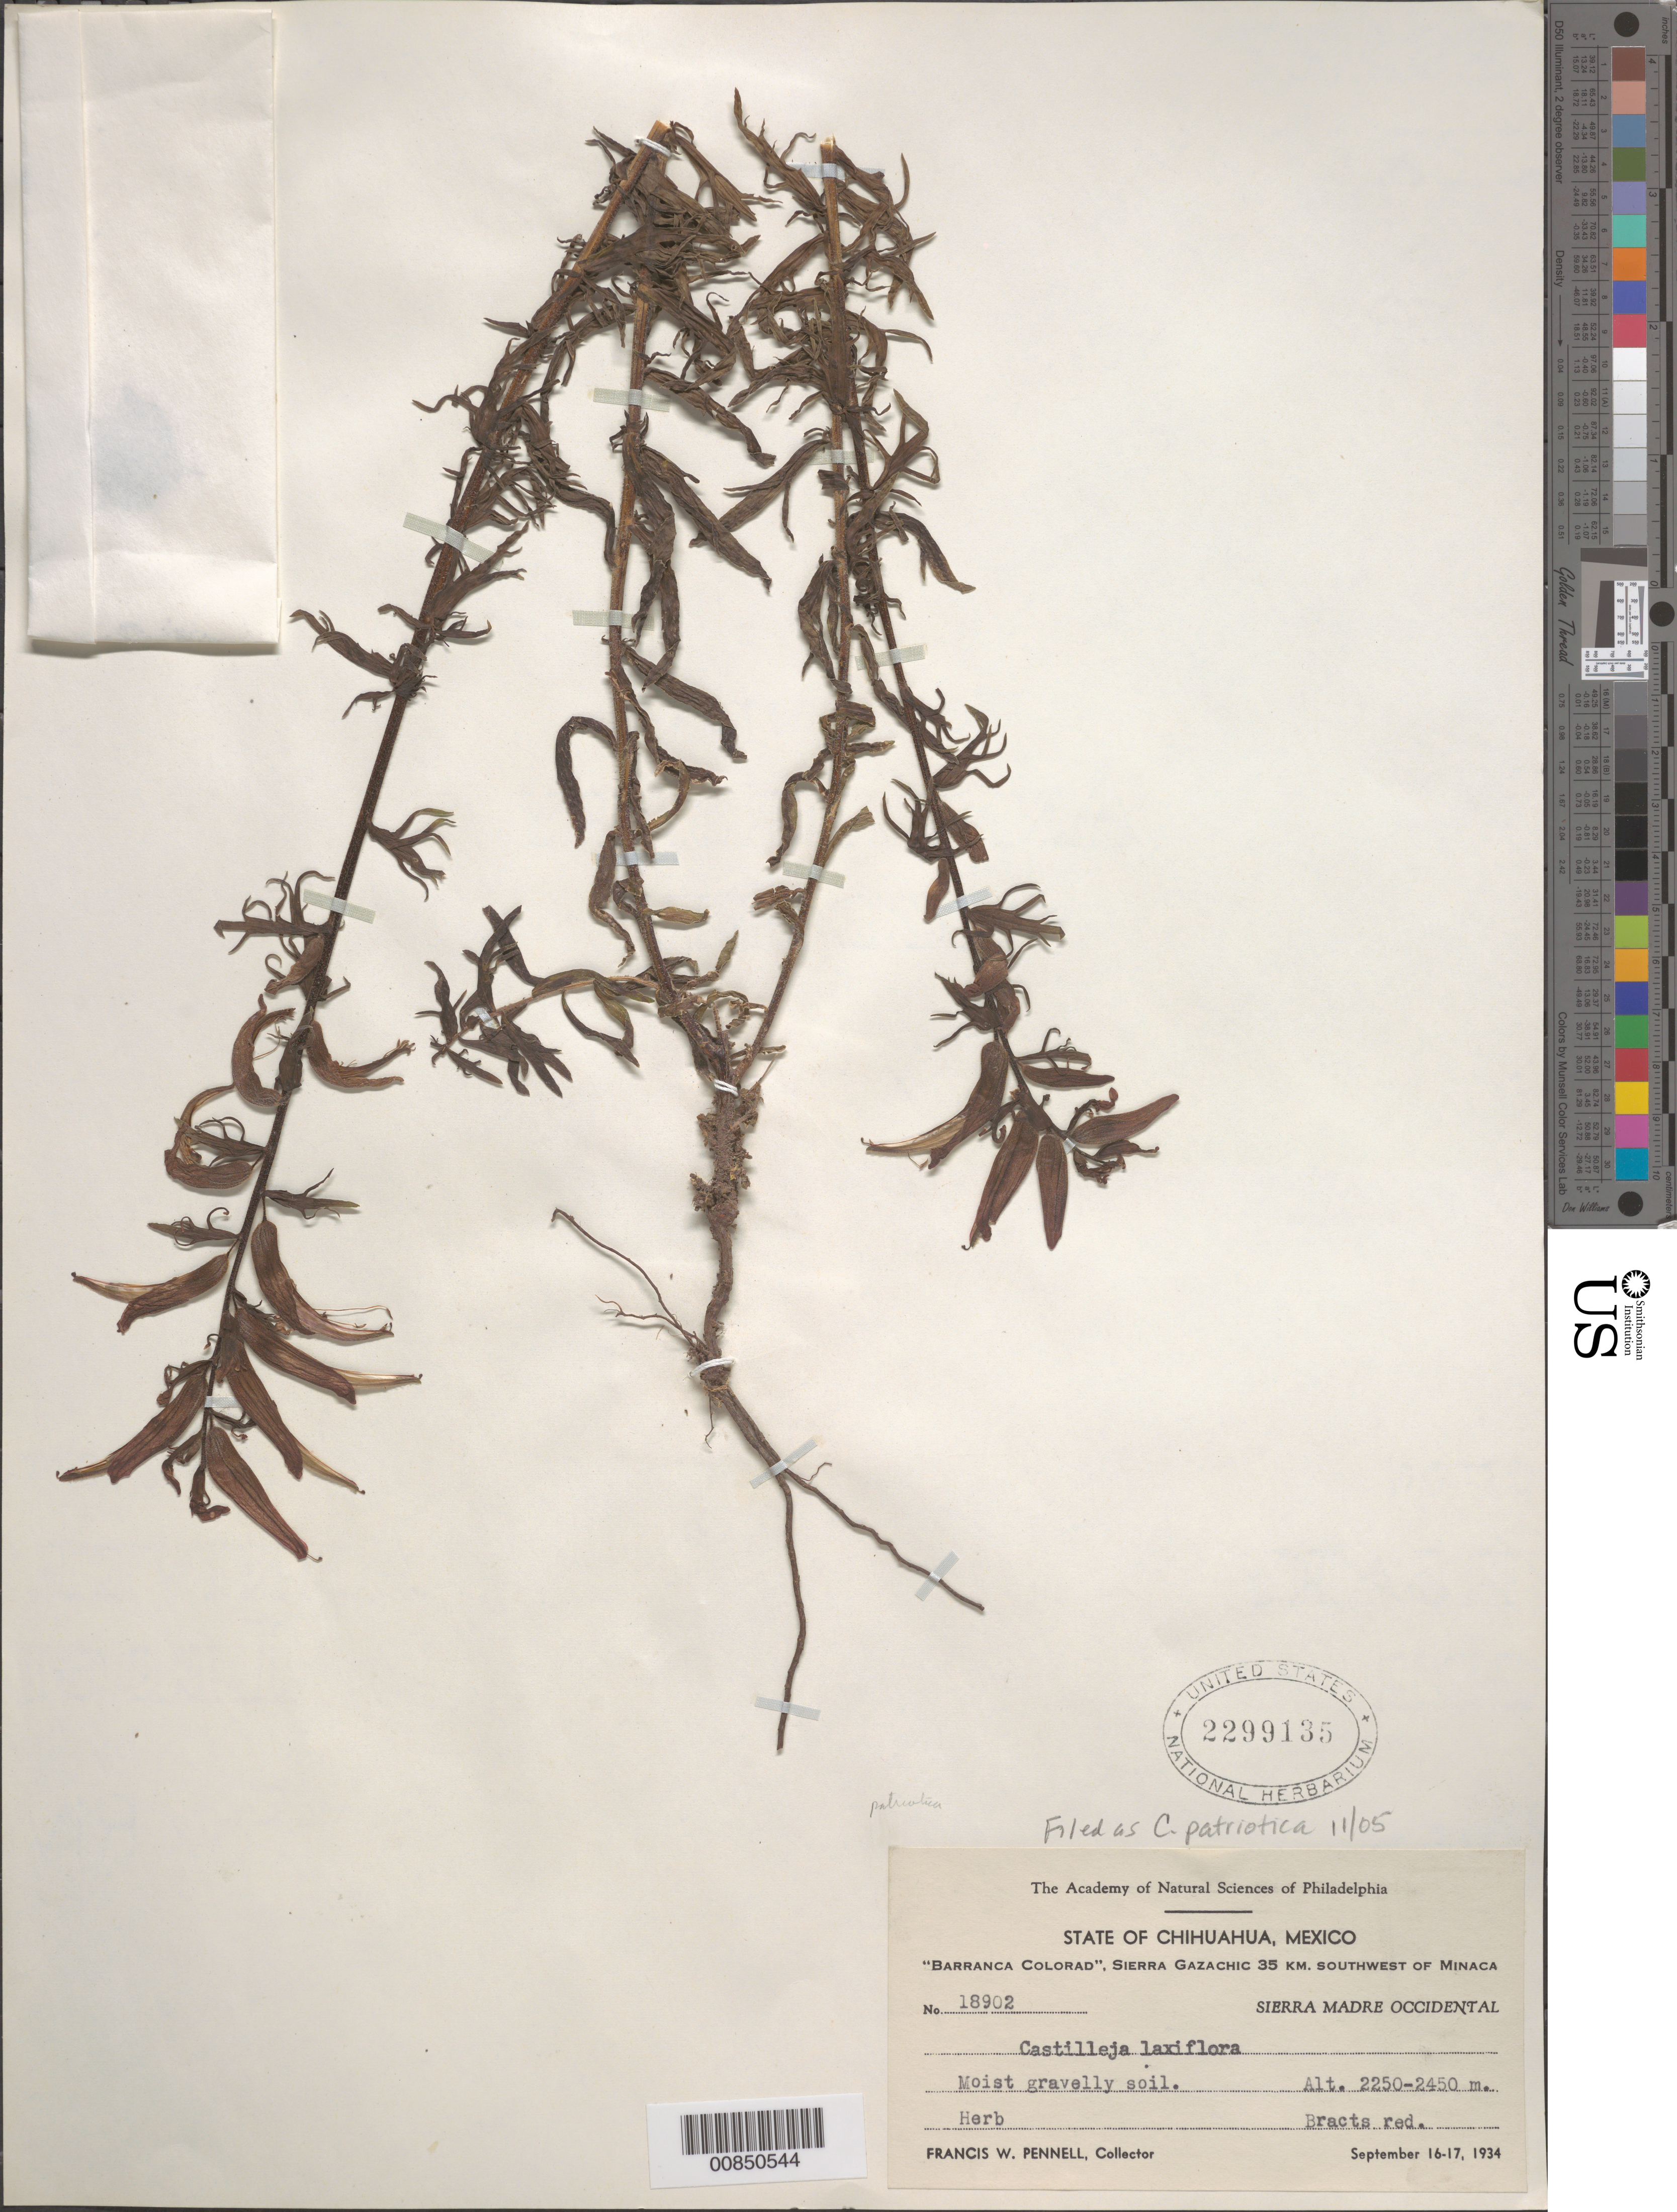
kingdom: Plantae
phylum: Tracheophyta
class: Magnoliopsida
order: Lamiales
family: Orobanchaceae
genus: Castilleja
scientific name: Castilleja patriotica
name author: Fernald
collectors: F. W. Pennell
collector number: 18902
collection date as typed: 16 Sep 1934 to 17 Sep 1934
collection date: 1934-09-16/1934-09-17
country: Mexico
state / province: Chihuahua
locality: Barranca Colorad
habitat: Moist gravelly soil.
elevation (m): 2450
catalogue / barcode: US 2299135